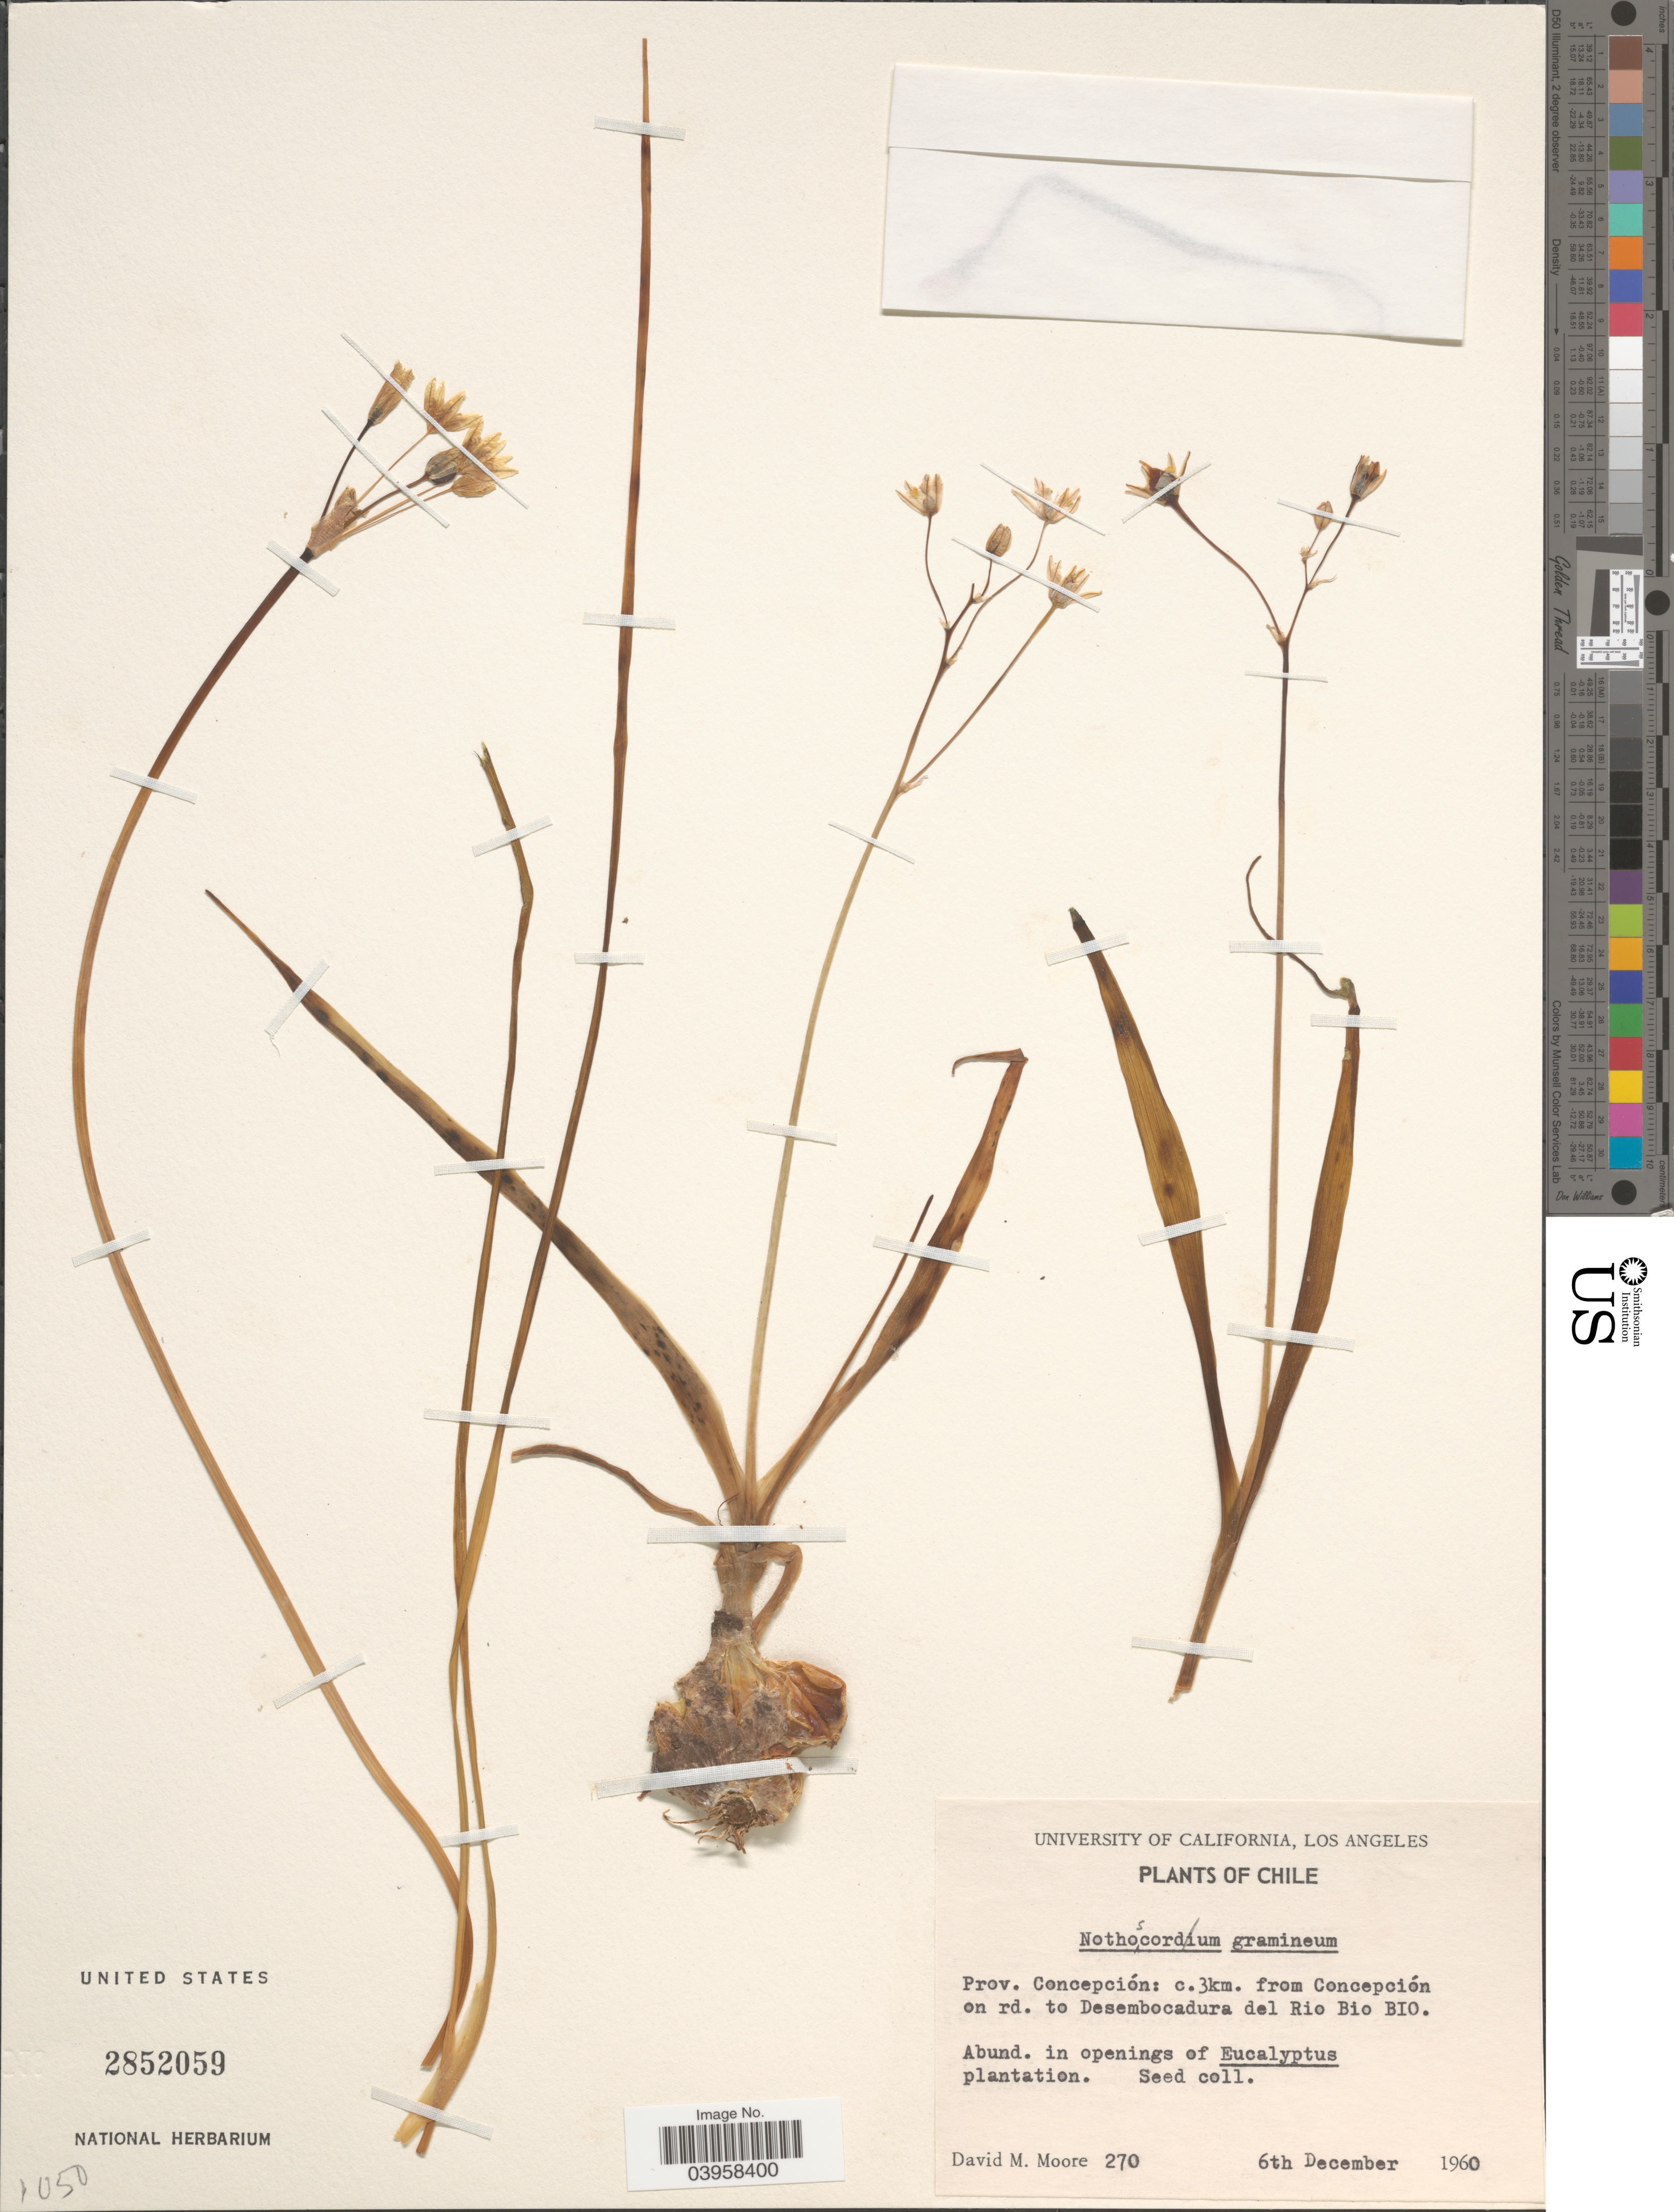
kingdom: Plantae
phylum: Tracheophyta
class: Liliopsida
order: Asparagales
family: Amaryllidaceae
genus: Nothoscordum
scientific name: Nothoscordum gramineum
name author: Beauverd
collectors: D. Moore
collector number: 270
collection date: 1960-12-06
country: Chile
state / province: Bio-Bío (VIII)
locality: Prov. Concepción: c.3km. from Concepción on rd. to Desembocadura del Rio Bio Bio.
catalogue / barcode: US 2852059